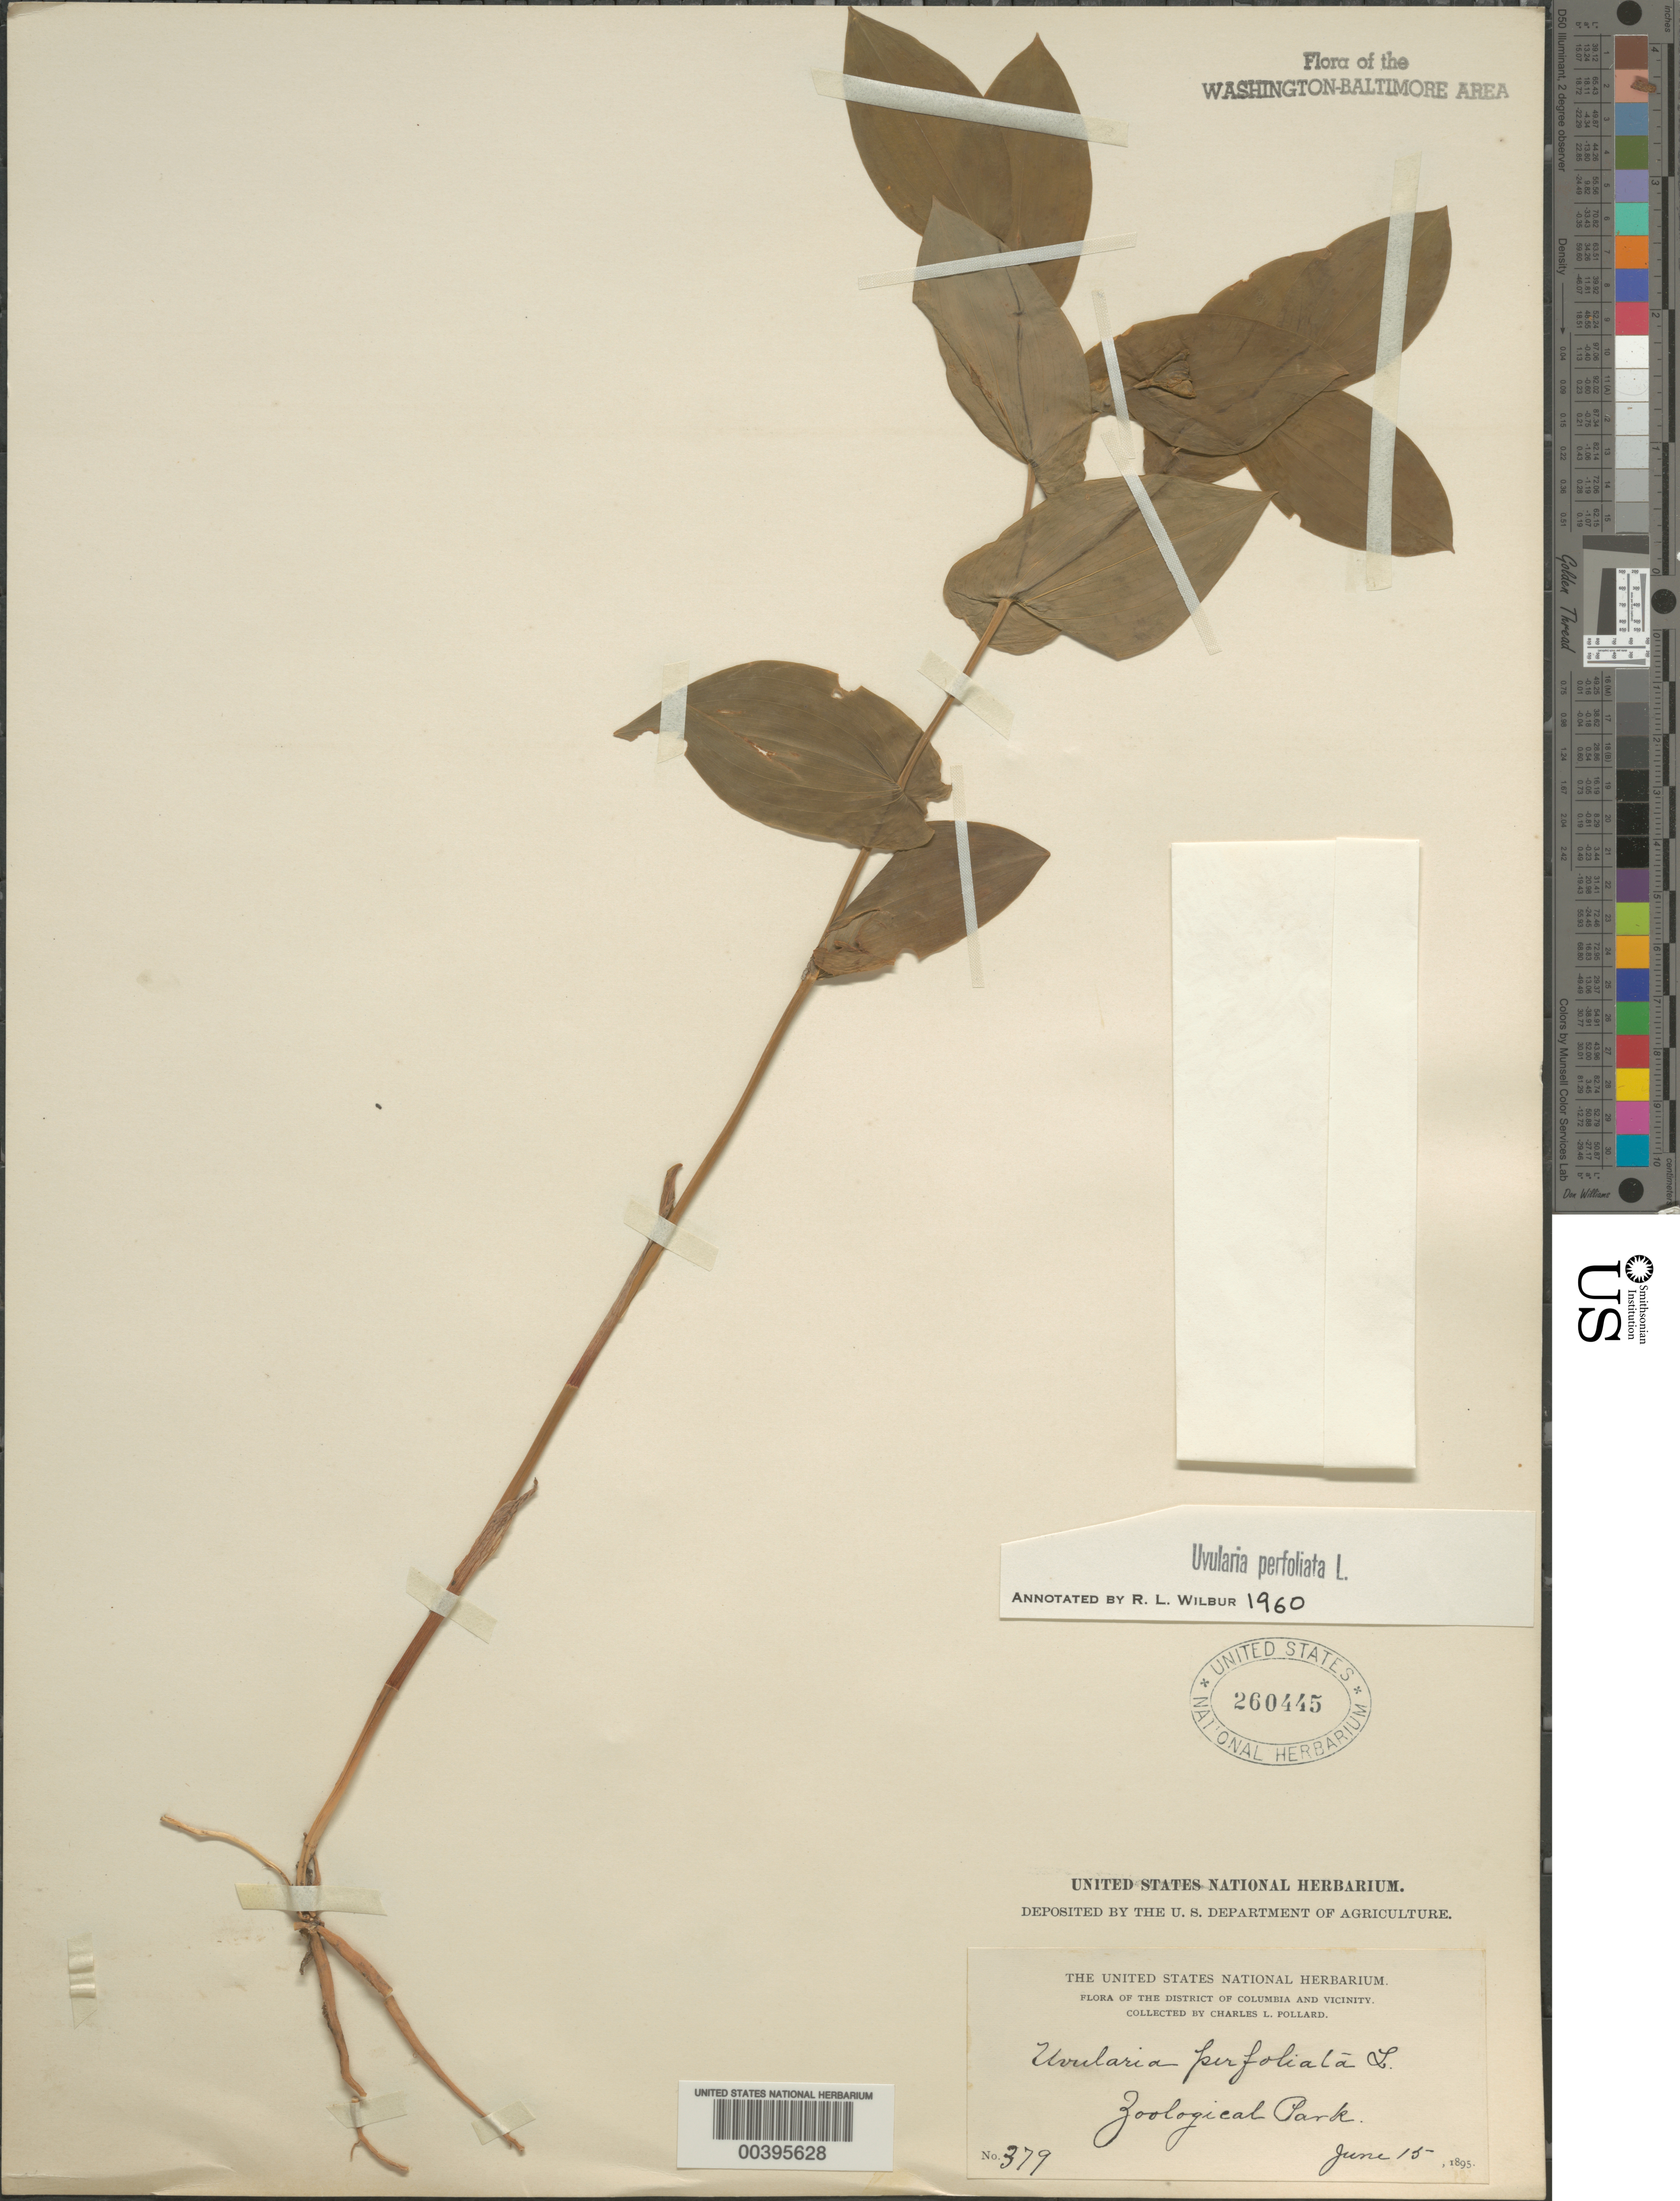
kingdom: Plantae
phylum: Tracheophyta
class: Liliopsida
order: Liliales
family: Colchicaceae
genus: Uvularia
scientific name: Uvularia perfoliata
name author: L.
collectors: C. L. Pollard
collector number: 379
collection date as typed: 15 Jun 1895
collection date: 1895-06-15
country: United States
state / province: District of Columbia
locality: Zoological Park Rock Creek Park and vicinity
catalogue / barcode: US 260445